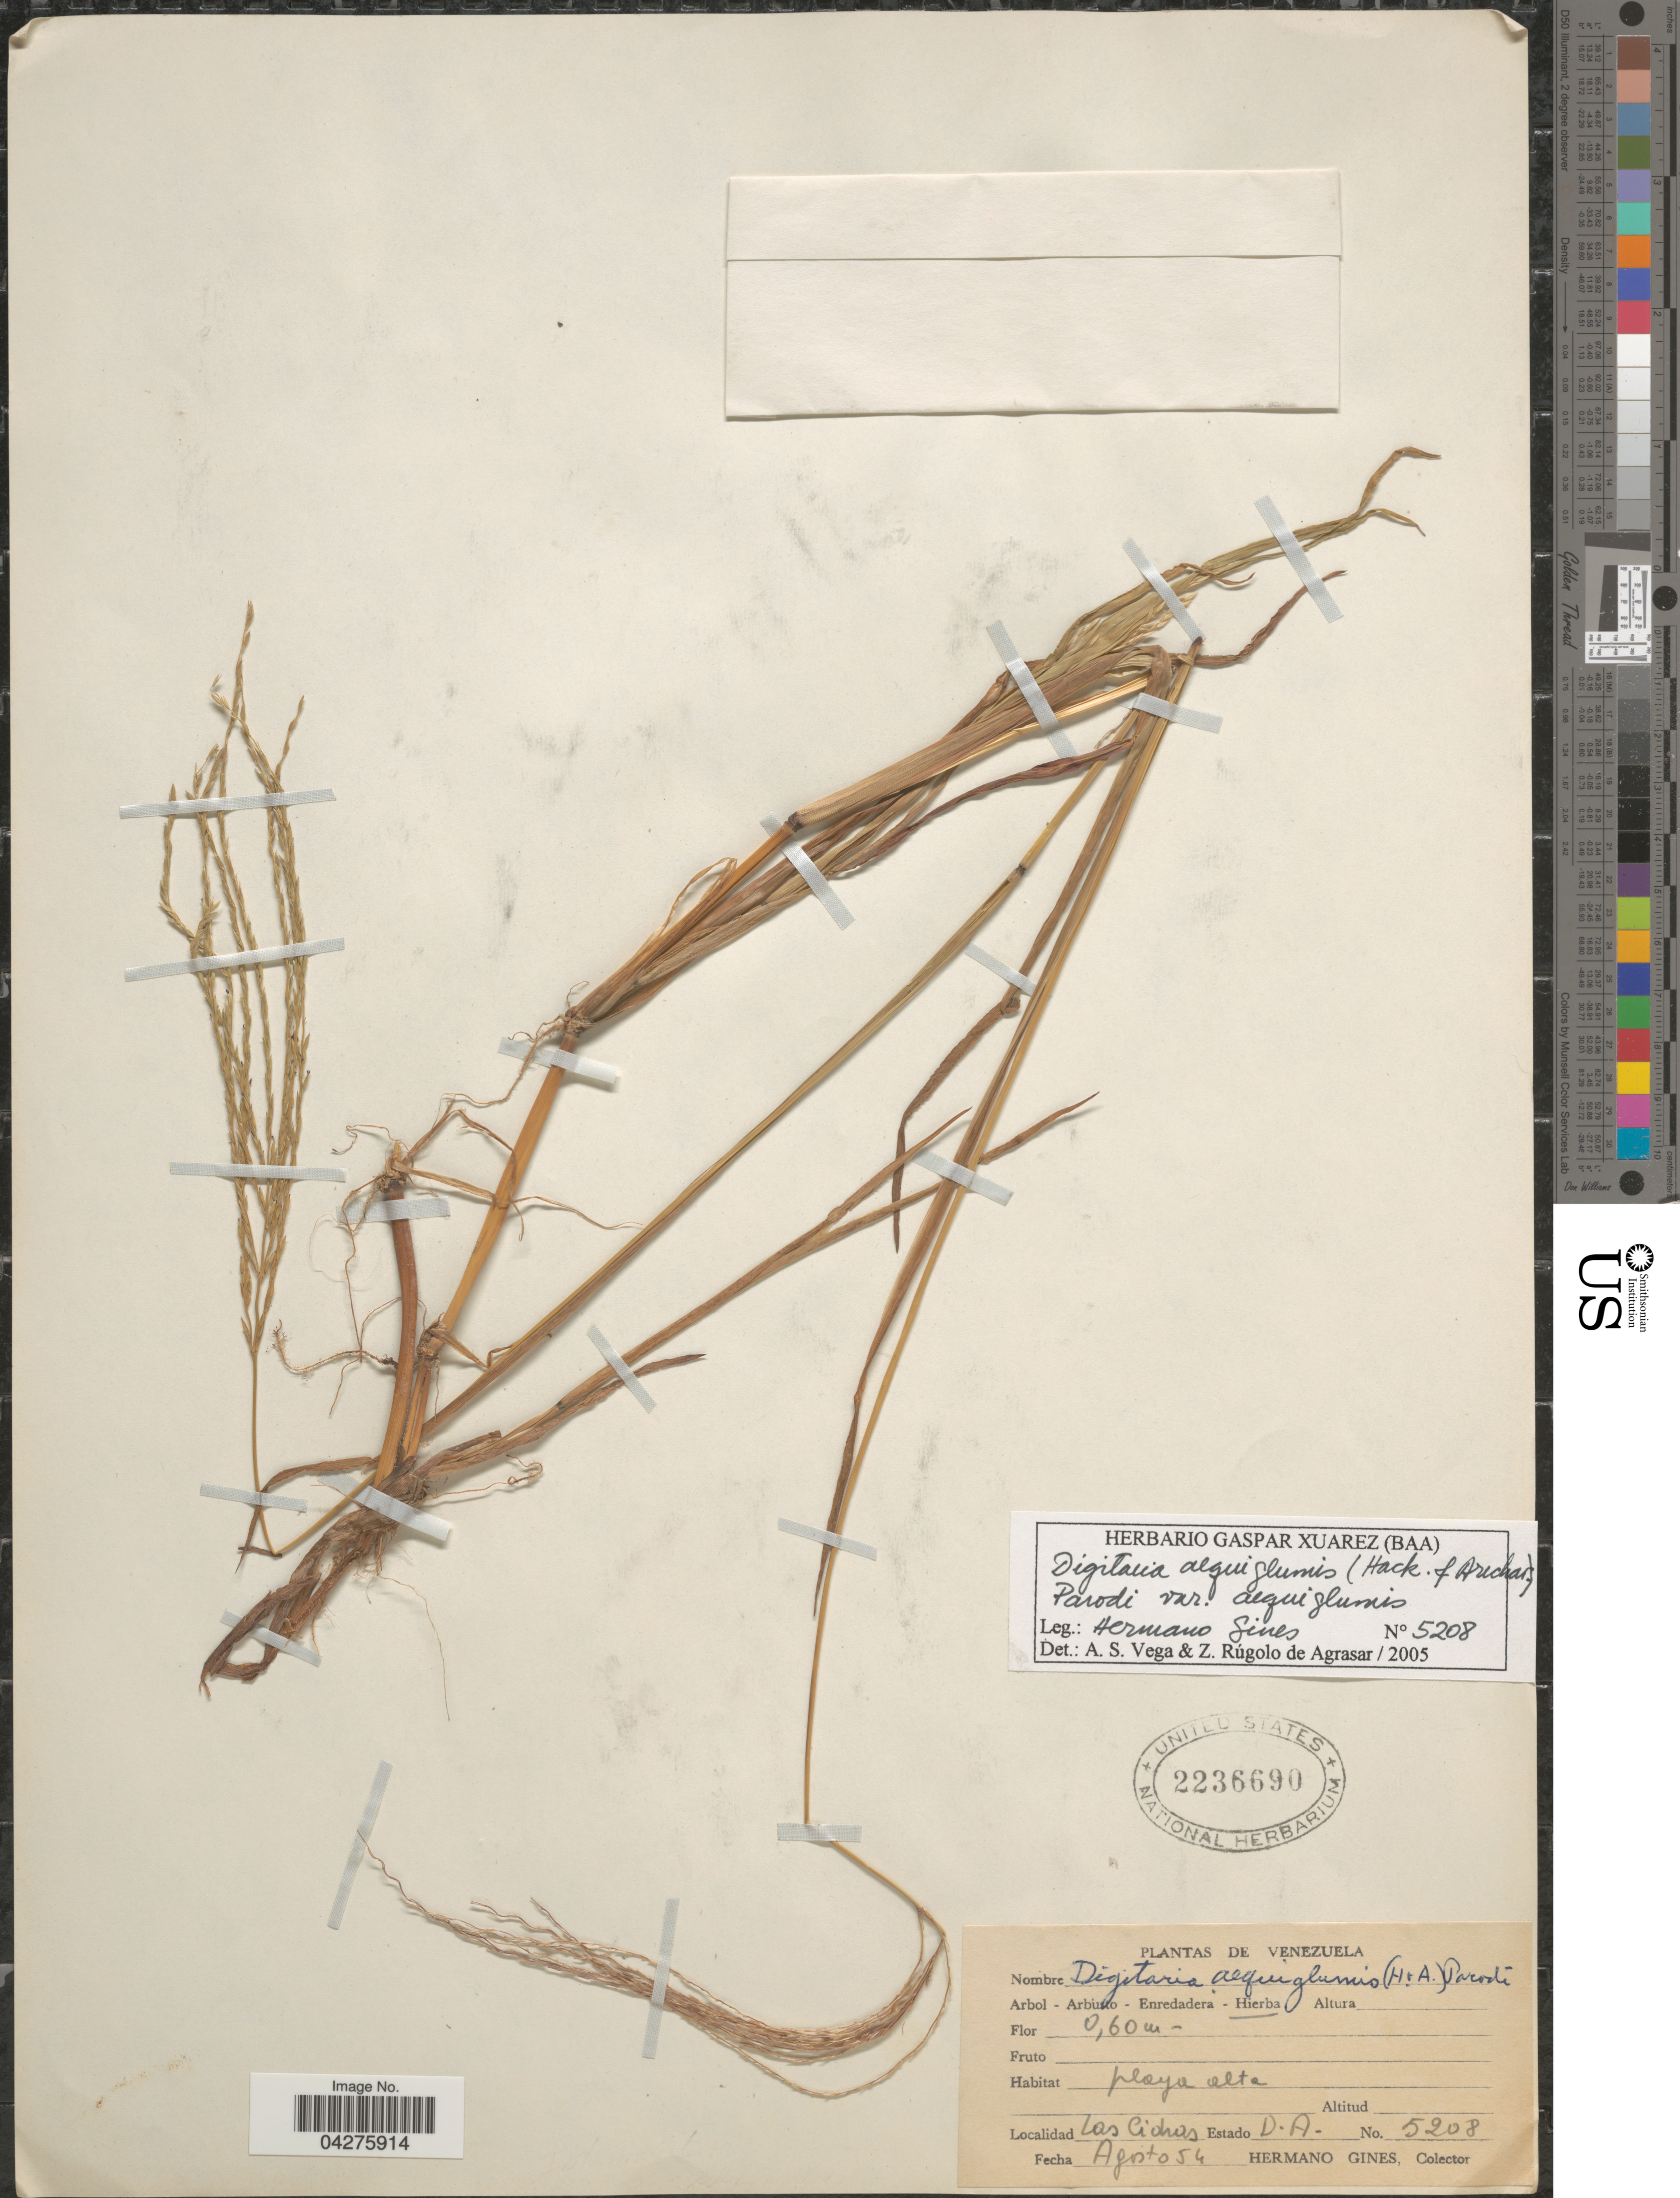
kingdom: Plantae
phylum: Tracheophyta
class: Liliopsida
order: Poales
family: Poaceae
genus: Digitaria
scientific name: Digitaria aequiglumis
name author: (Hack. & Arechav.) Parodi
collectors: Bro. Gines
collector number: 5208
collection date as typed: Transcribed d/m/y: /8/54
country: Venezuela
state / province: Delta Amacuro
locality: Las Cidras. Estado D.A.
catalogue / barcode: US 2236690